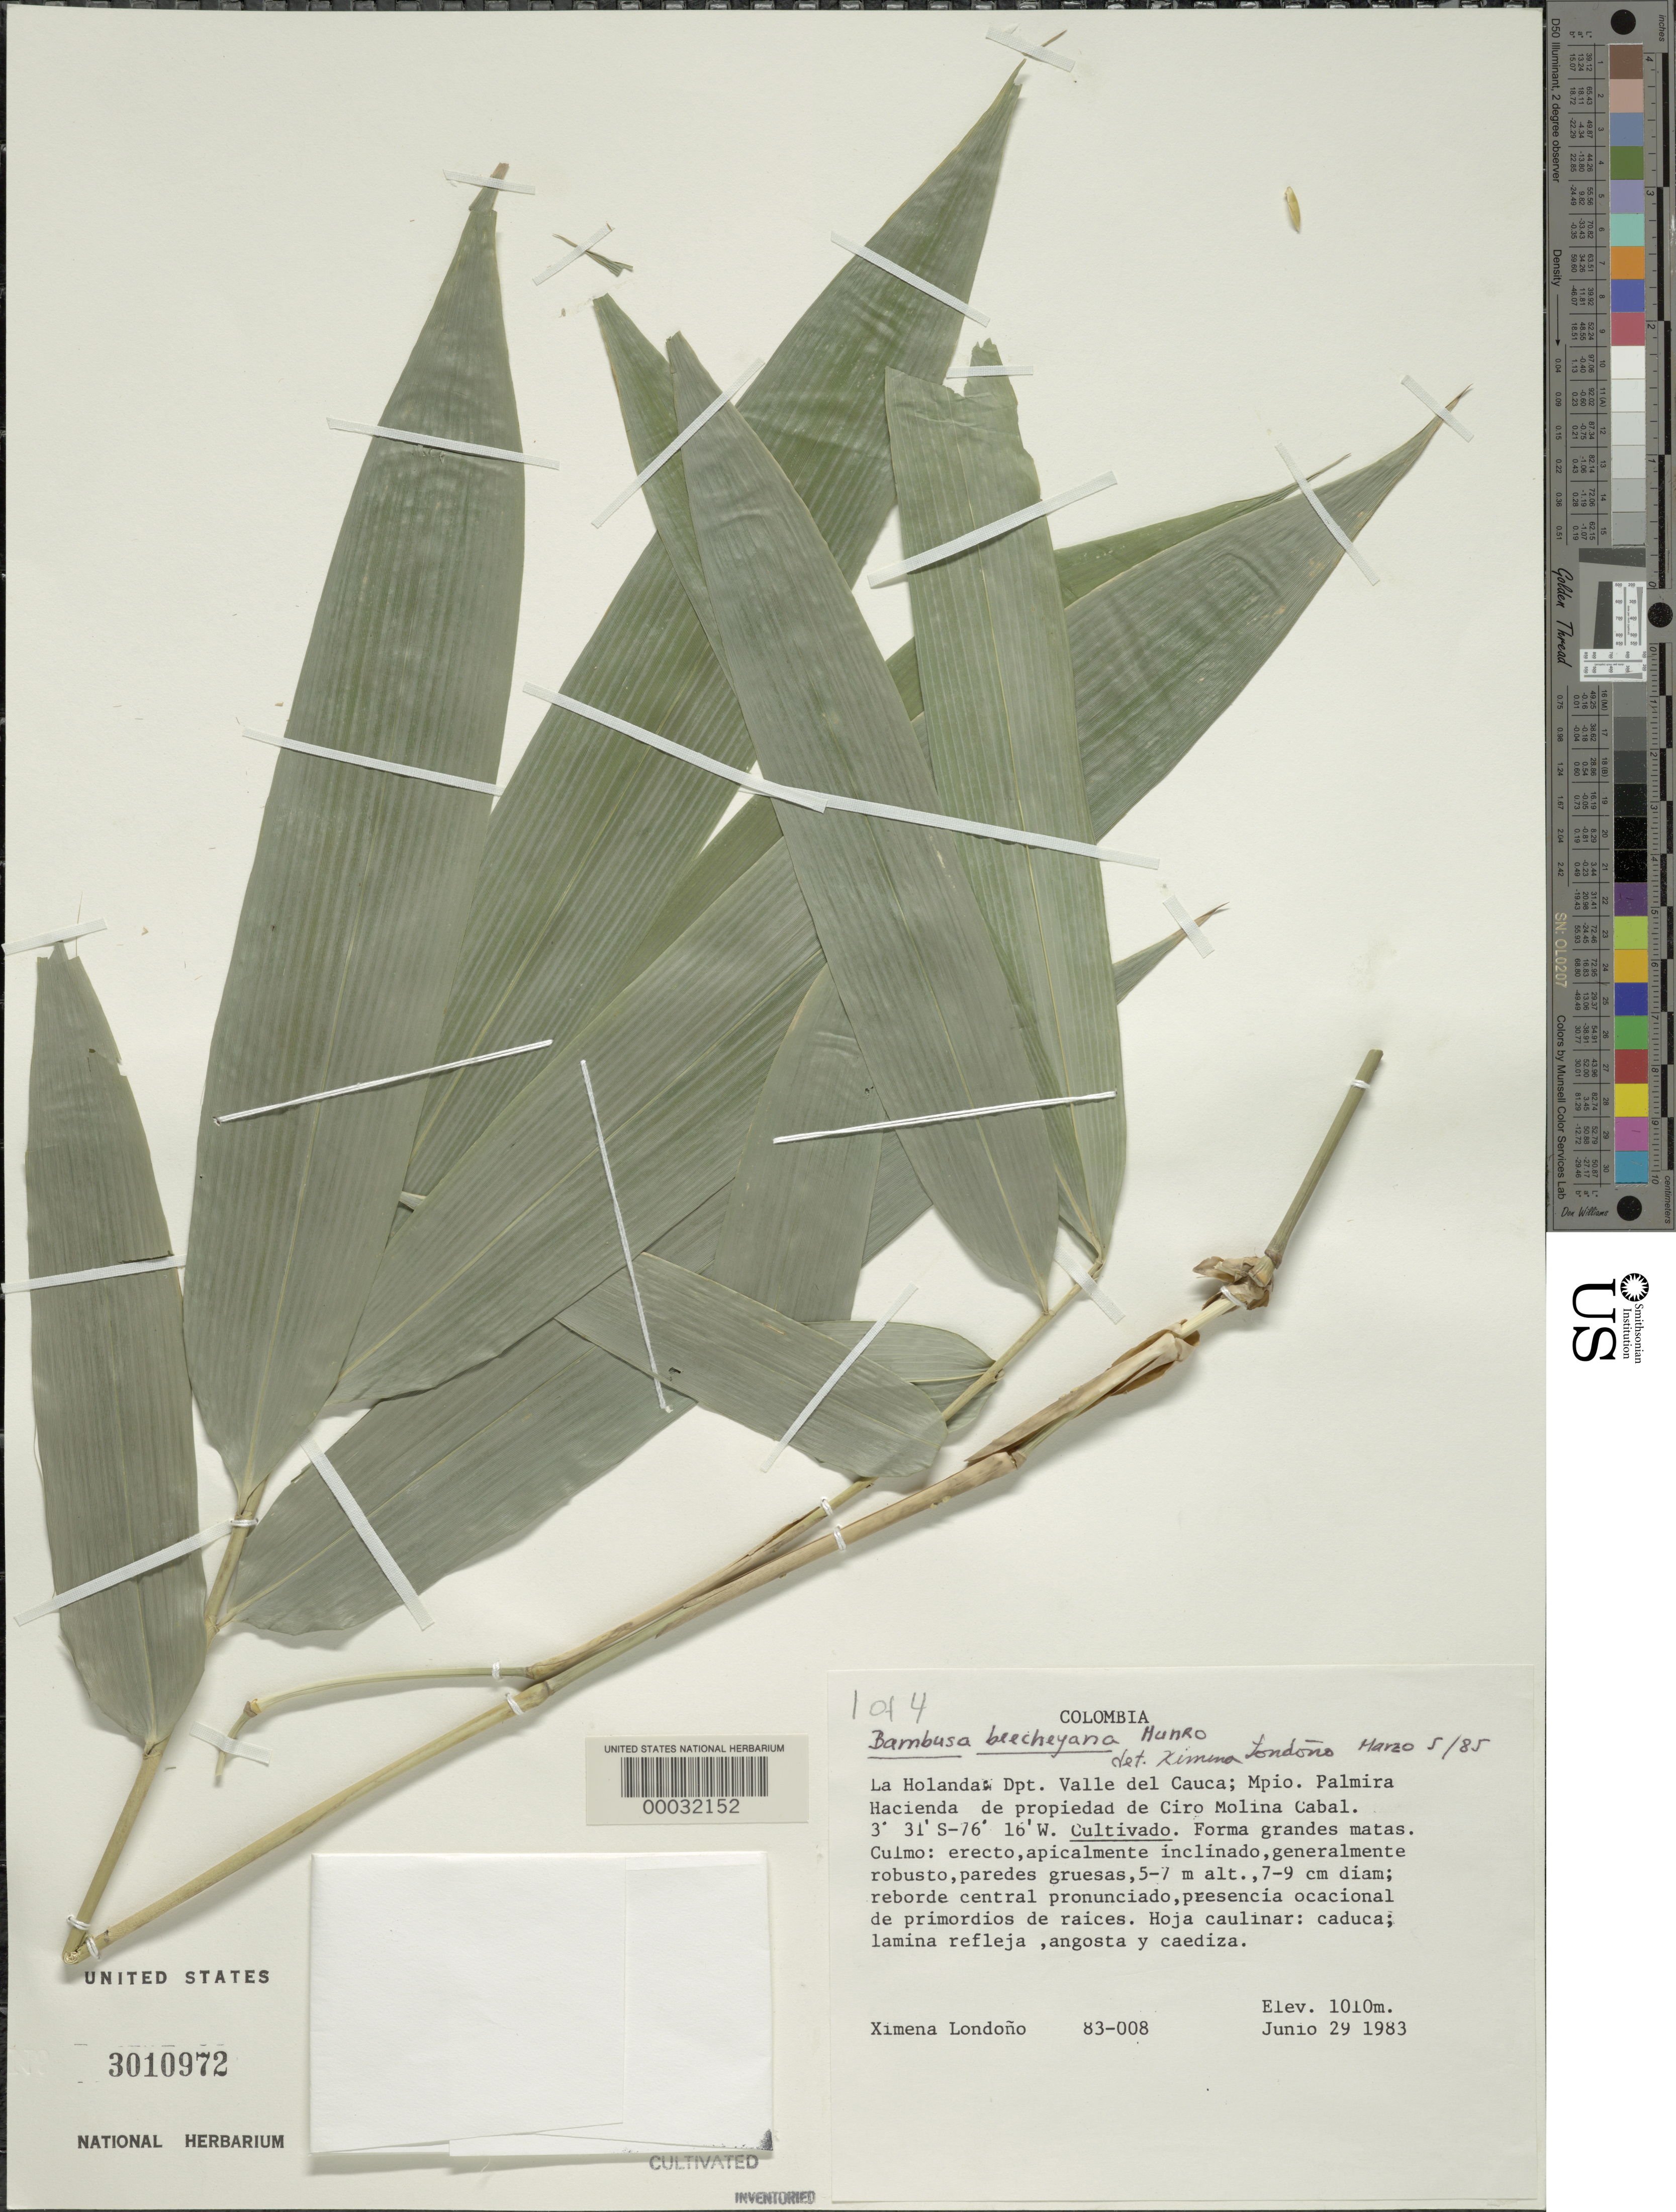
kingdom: Plantae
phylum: Tracheophyta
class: Liliopsida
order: Poales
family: Poaceae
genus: Bambusa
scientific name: Bambusa beecheyana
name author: Munro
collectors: X. Londoño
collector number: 83-008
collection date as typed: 29 Jun 1983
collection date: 1983-06-29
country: Colombia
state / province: Cauca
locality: Ciro Molina cabal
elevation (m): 1010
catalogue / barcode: US 3010972